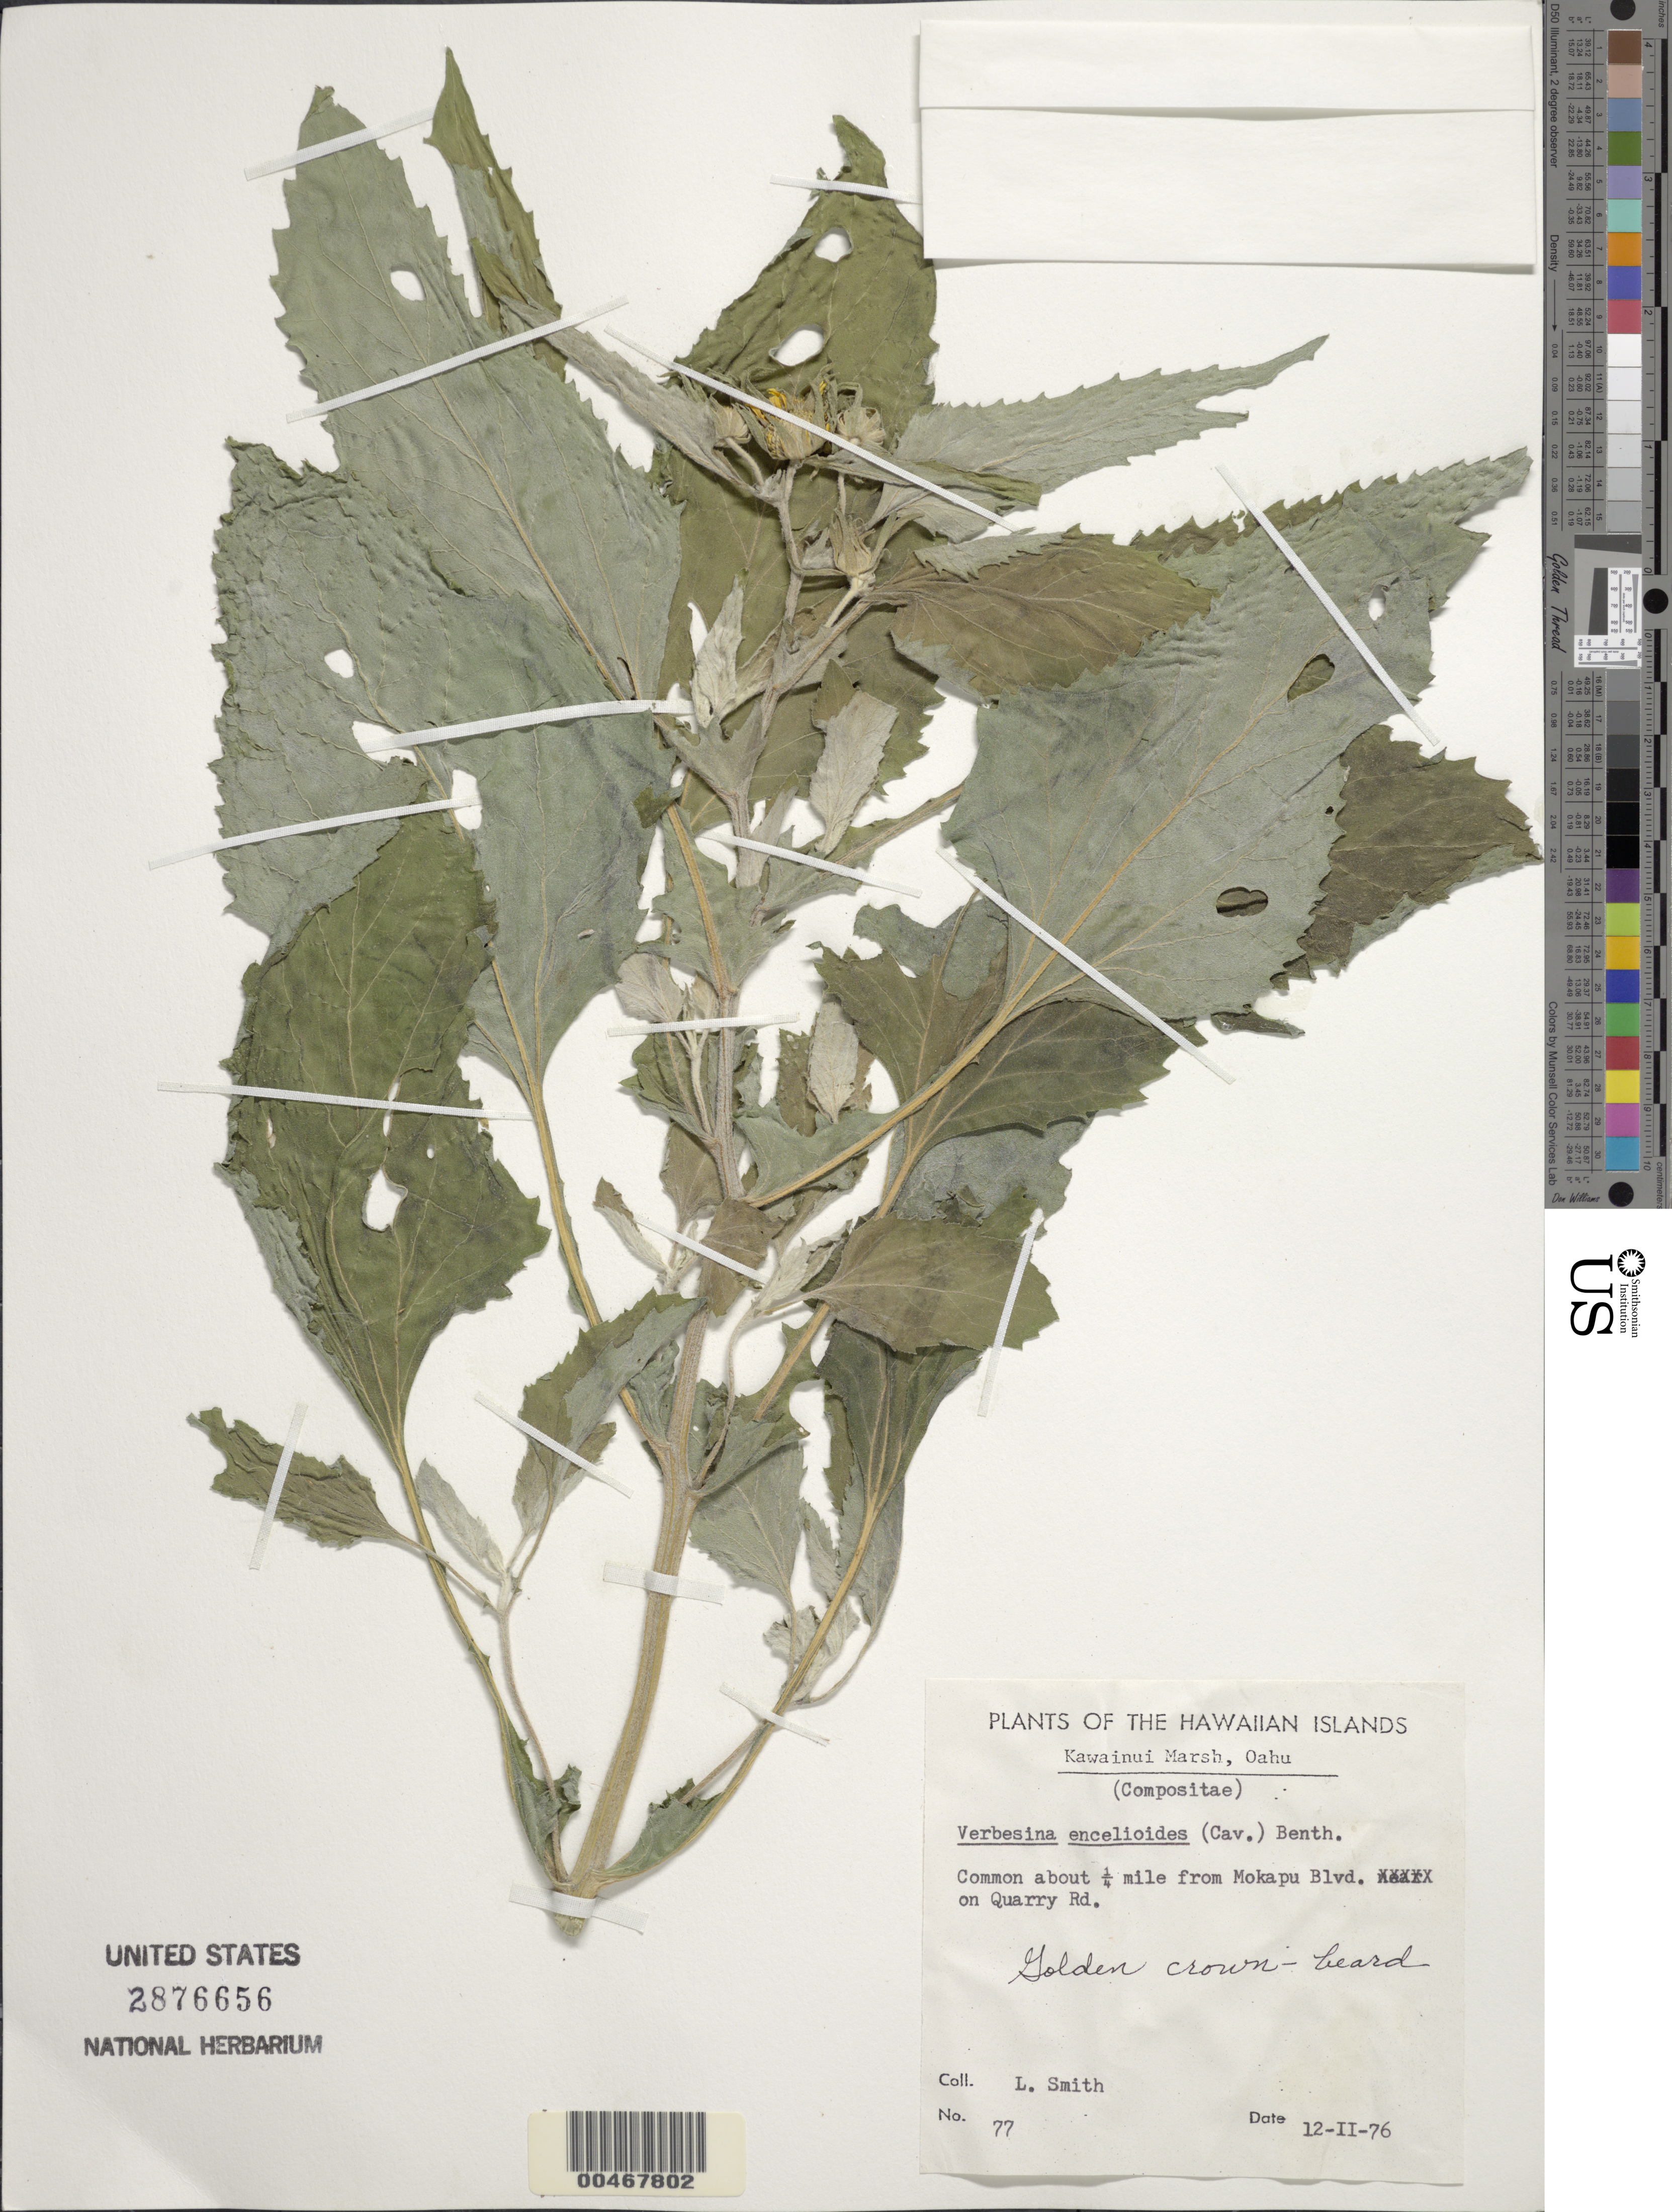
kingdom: Plantae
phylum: Tracheophyta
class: Magnoliopsida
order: Asterales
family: Asteraceae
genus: Verbesina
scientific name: Verbesina encelioides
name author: (Cav.) Benth. & Hook. ex A. Gray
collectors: L. Smith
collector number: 77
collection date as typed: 12 Feb 1976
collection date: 1976-02-12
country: United States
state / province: Hawaii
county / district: Honolulu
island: Oahu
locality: Kawainui Marsh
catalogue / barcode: US 2876656